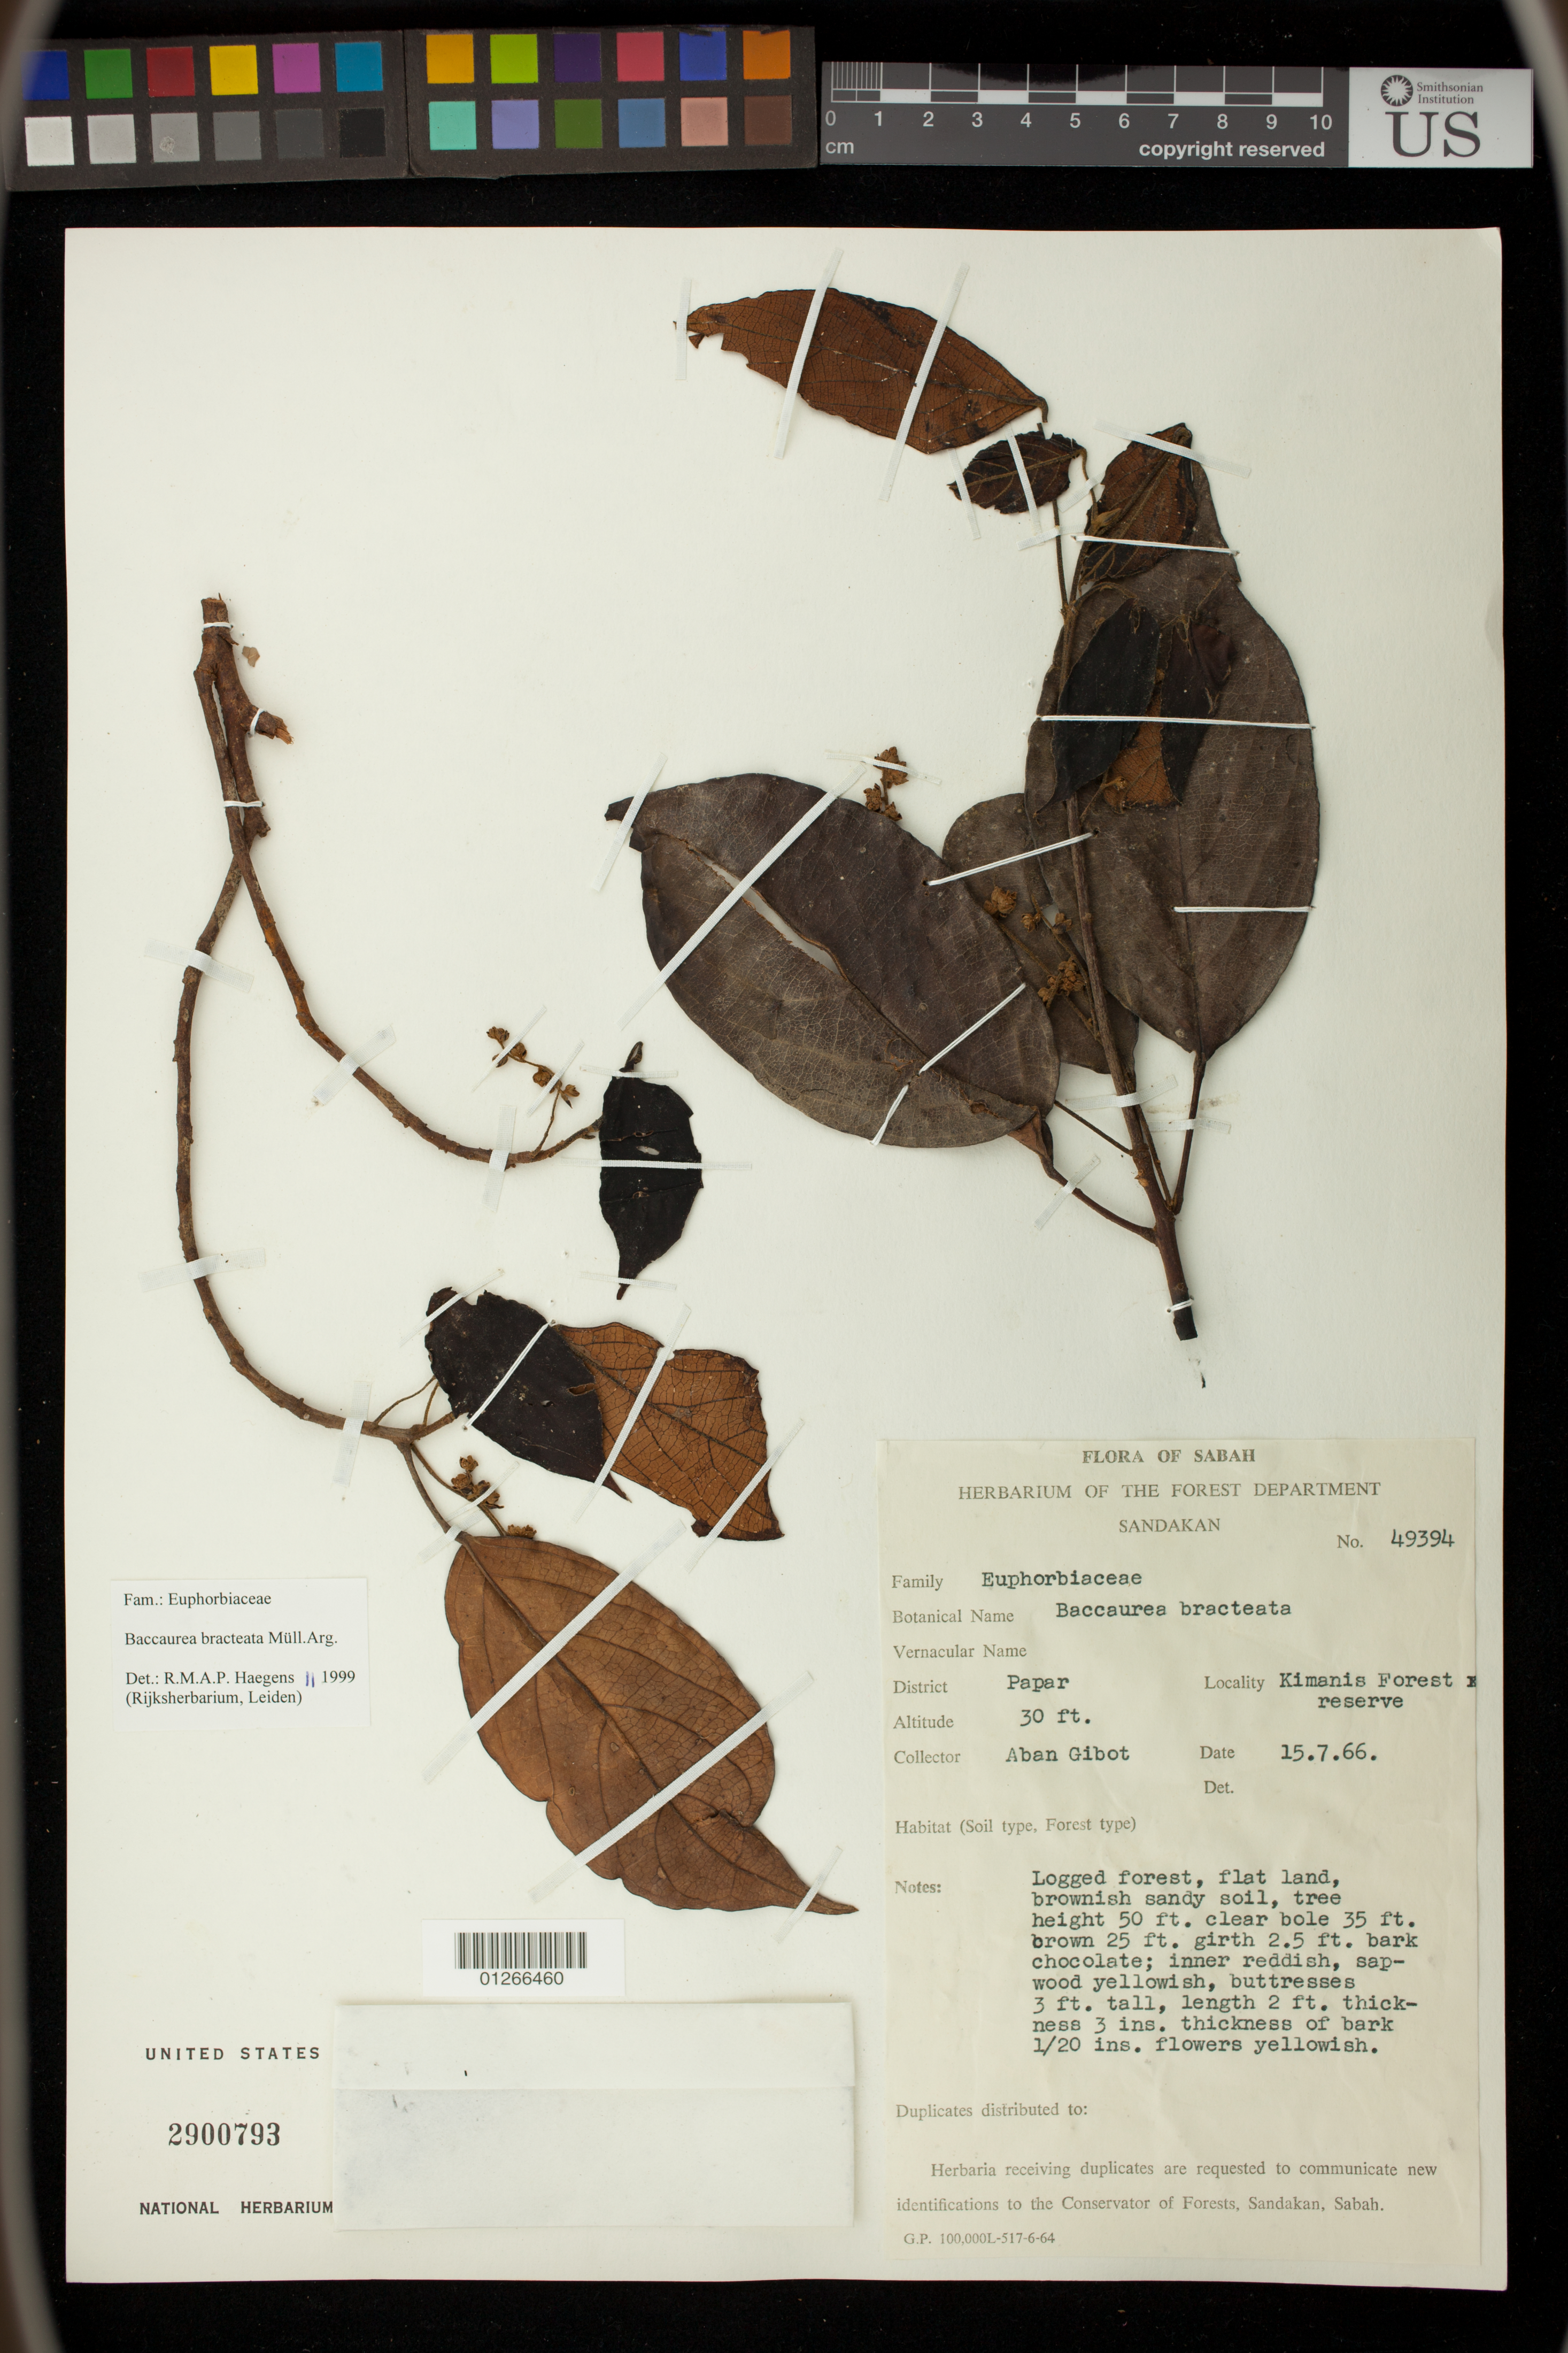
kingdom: Plantae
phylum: Tracheophyta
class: Magnoliopsida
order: Malpighiales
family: Phyllanthaceae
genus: Baccaurea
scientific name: Baccaurea bracteata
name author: Müll. Arg.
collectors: A. Gibot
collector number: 49394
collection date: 1966-07-15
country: Malaysia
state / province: Sabah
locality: Sandakan. Paper District. Kimanis Forest reserve.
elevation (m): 9